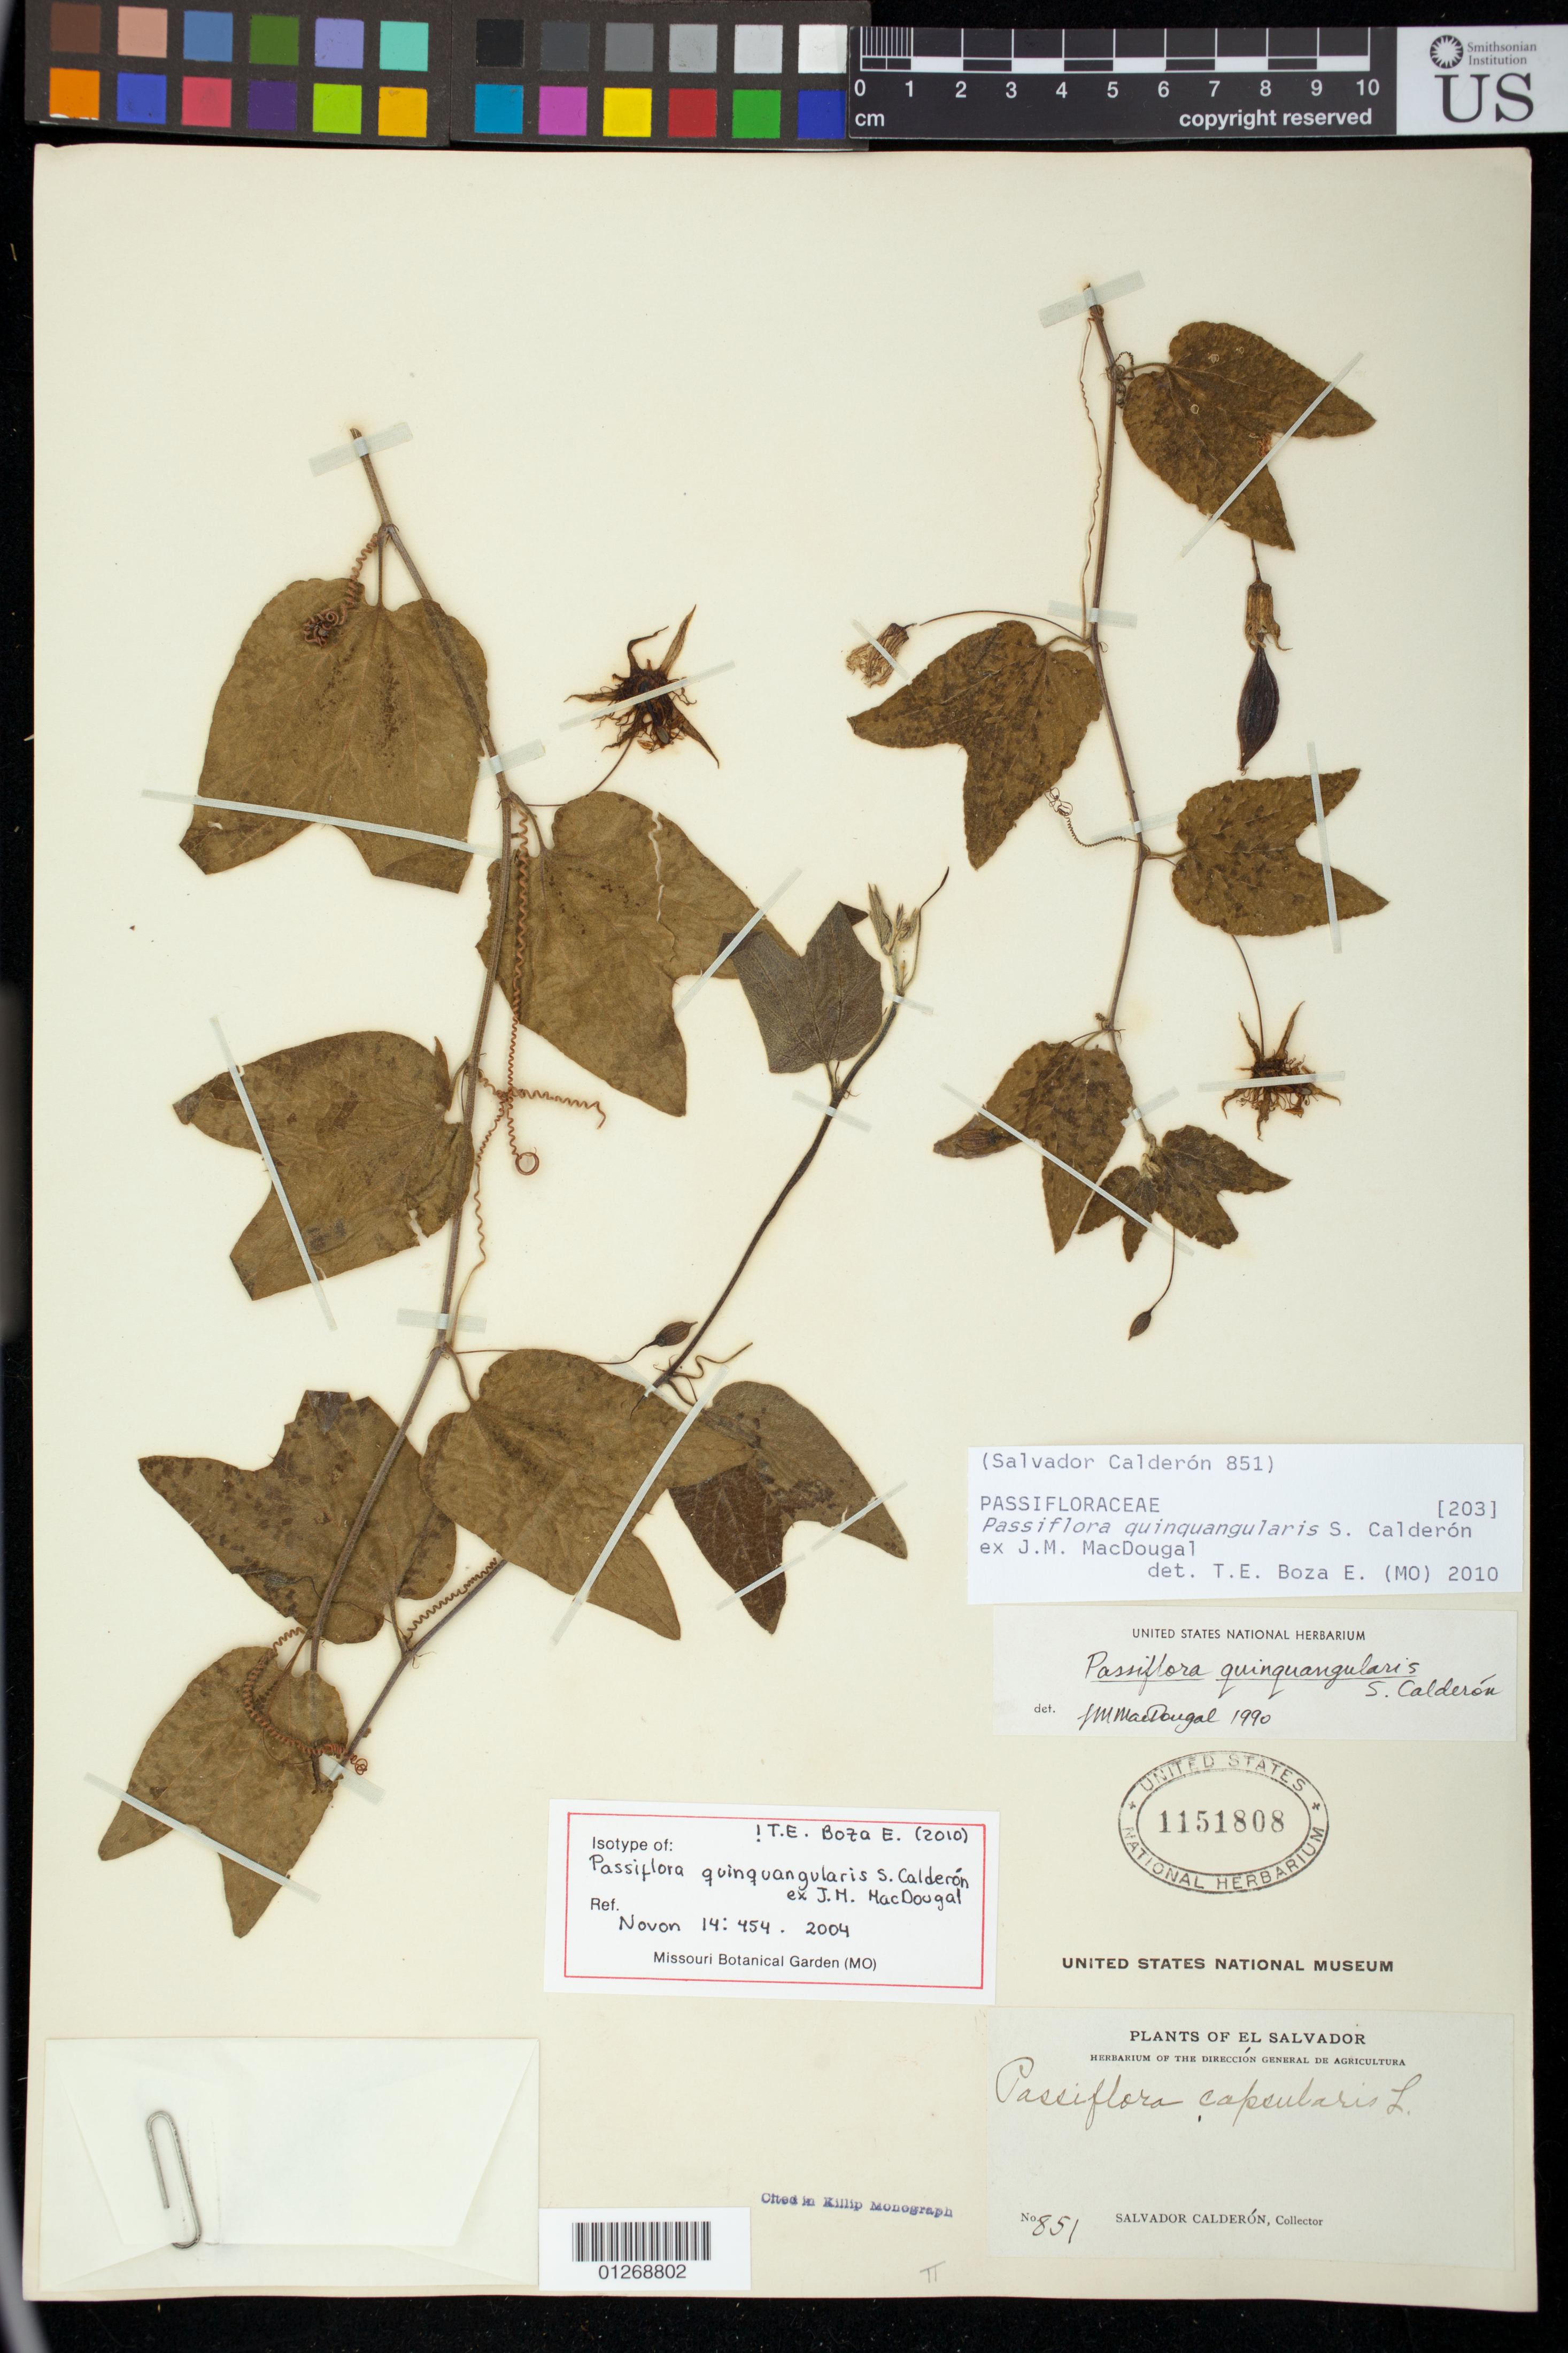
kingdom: Plantae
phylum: Tracheophyta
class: Magnoliopsida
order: Malpighiales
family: Passifloraceae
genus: Passiflora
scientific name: Passiflora quinquangularis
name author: S. Calderón ex J.M. MacDougal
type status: Isotype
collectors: S. Calderón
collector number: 851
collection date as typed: Jul 1922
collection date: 1922-07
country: El Salvador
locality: South of San Salvador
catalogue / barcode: US 1151808